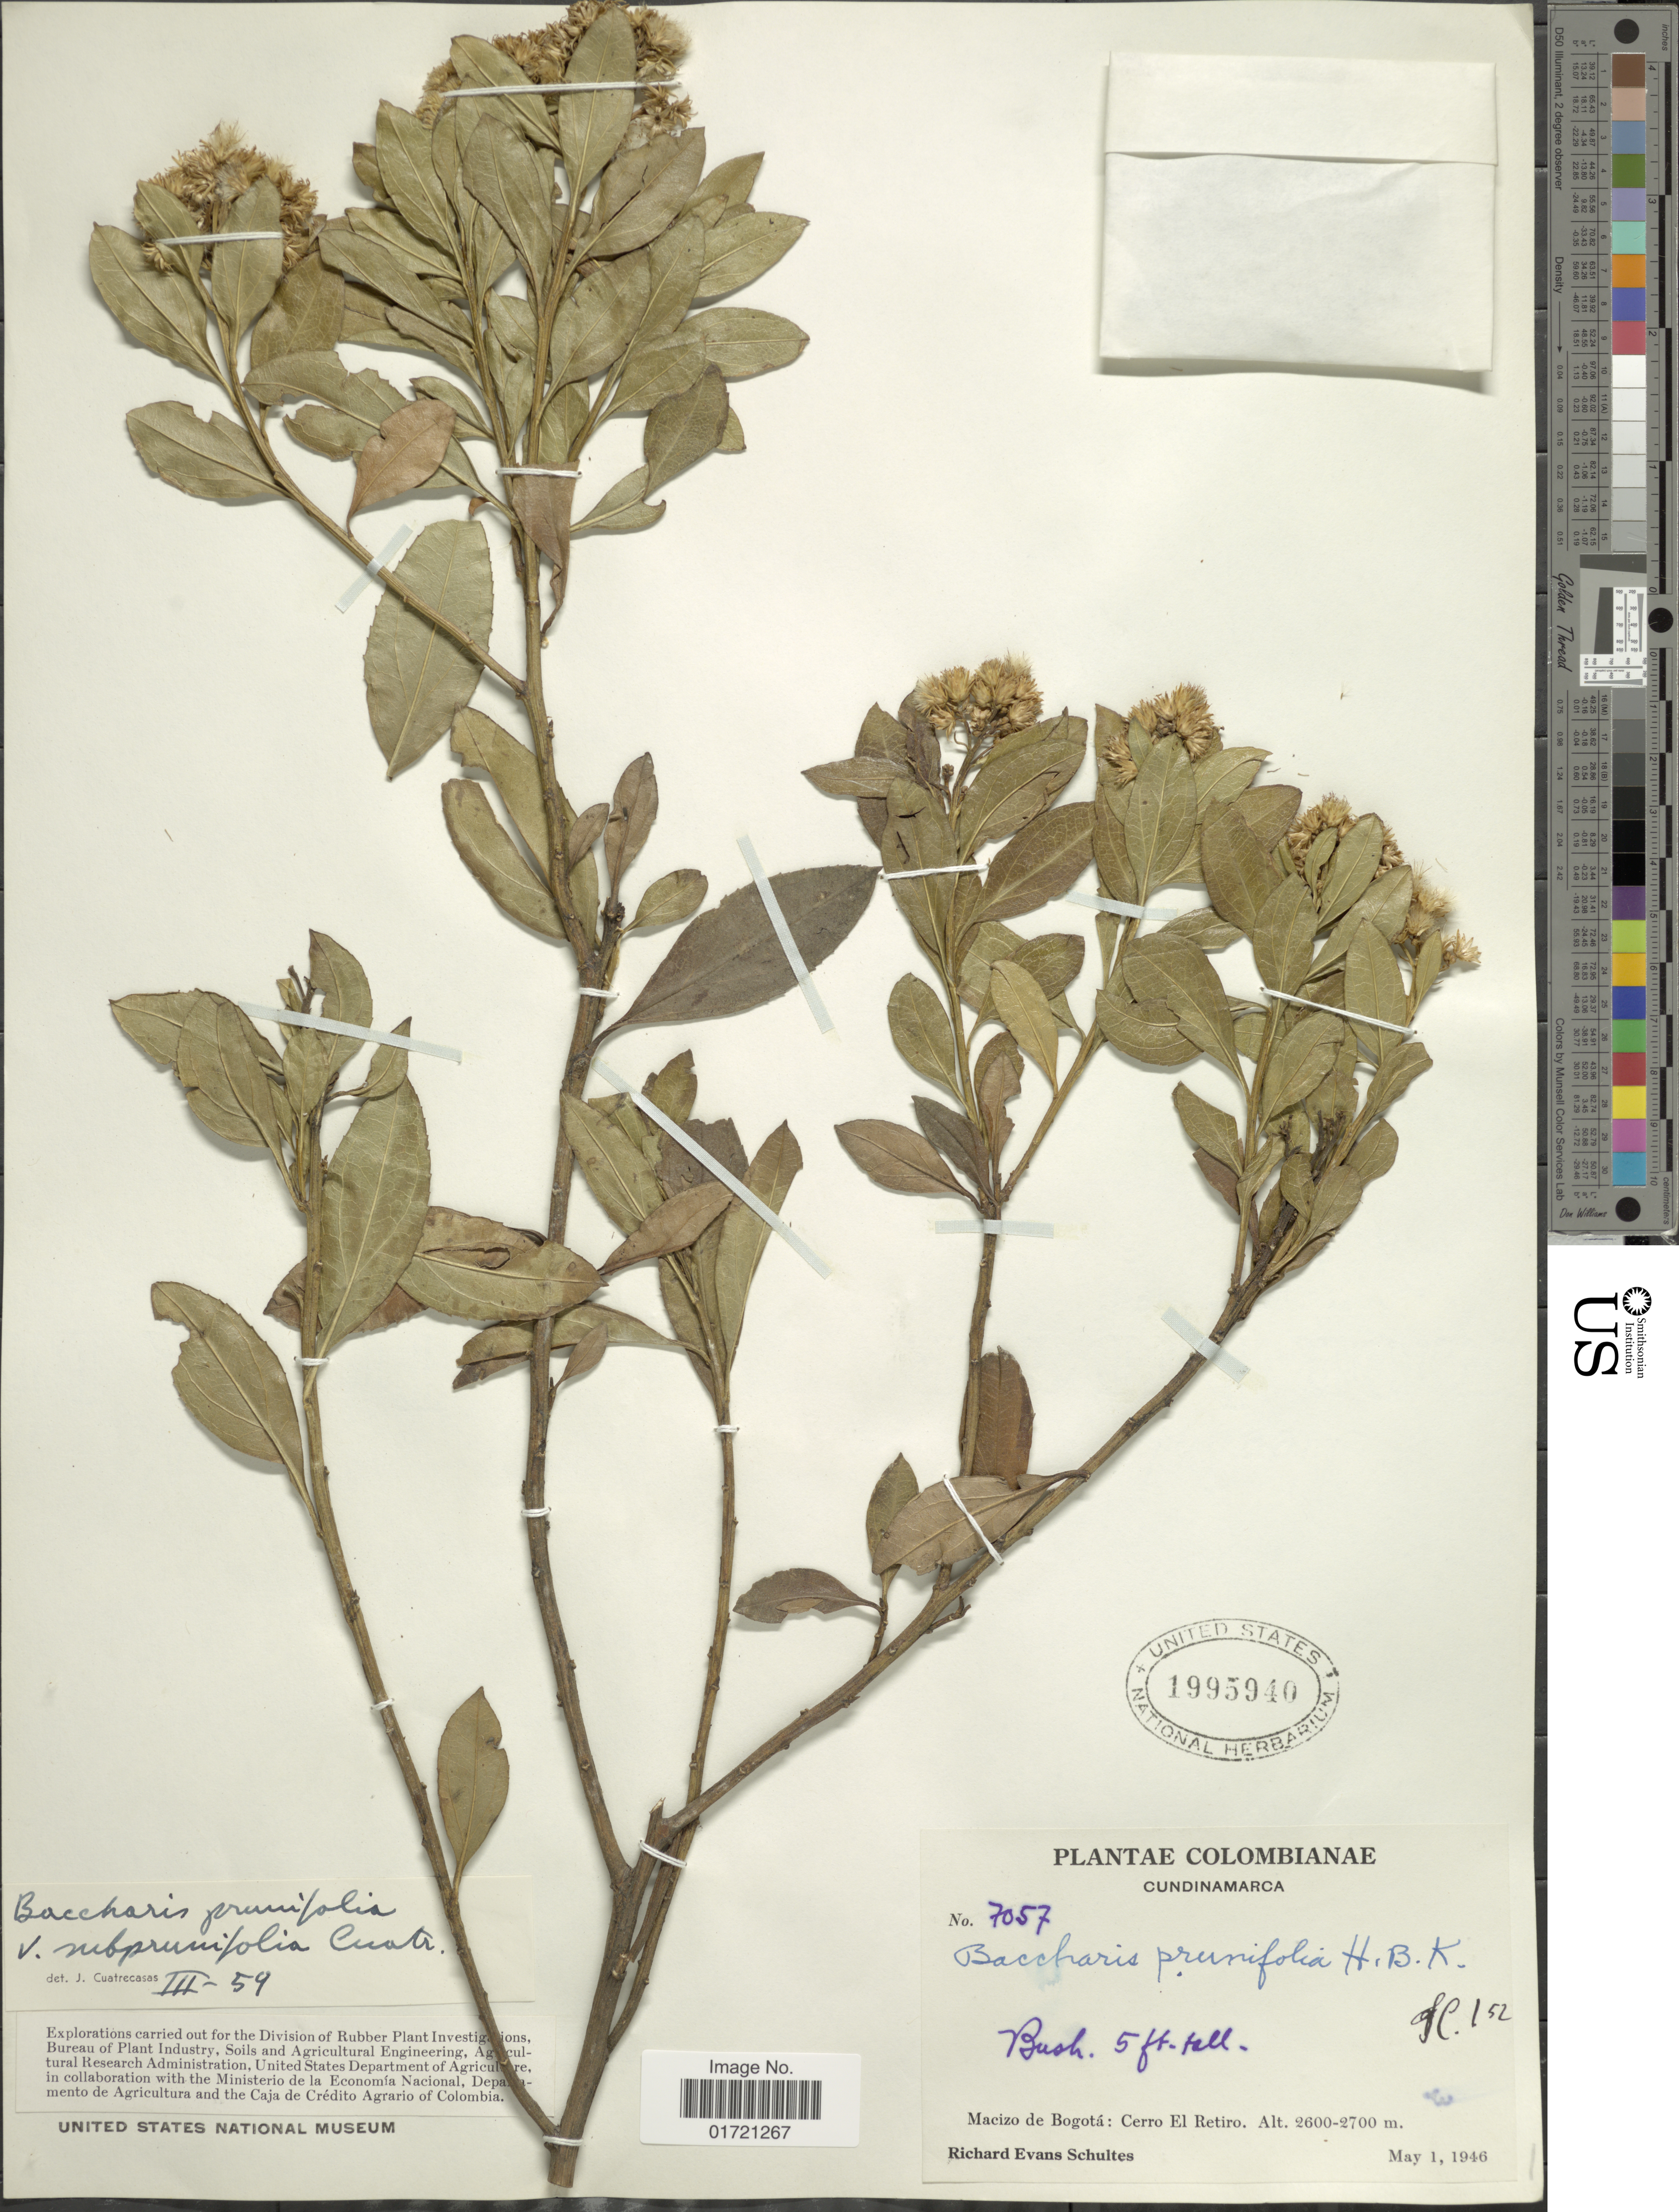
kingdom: Plantae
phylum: Tracheophyta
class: Magnoliopsida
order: Asterales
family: Asteraceae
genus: Baccharis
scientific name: Baccharis prunifolia var. subprunifolia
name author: Cuatrec.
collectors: R. E. Schultes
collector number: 7057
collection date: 1946-05-01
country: Colombia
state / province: Cundinamarca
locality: Macizo de Bogotá: Cerro El Retiro.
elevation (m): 2600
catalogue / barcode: US 1995940